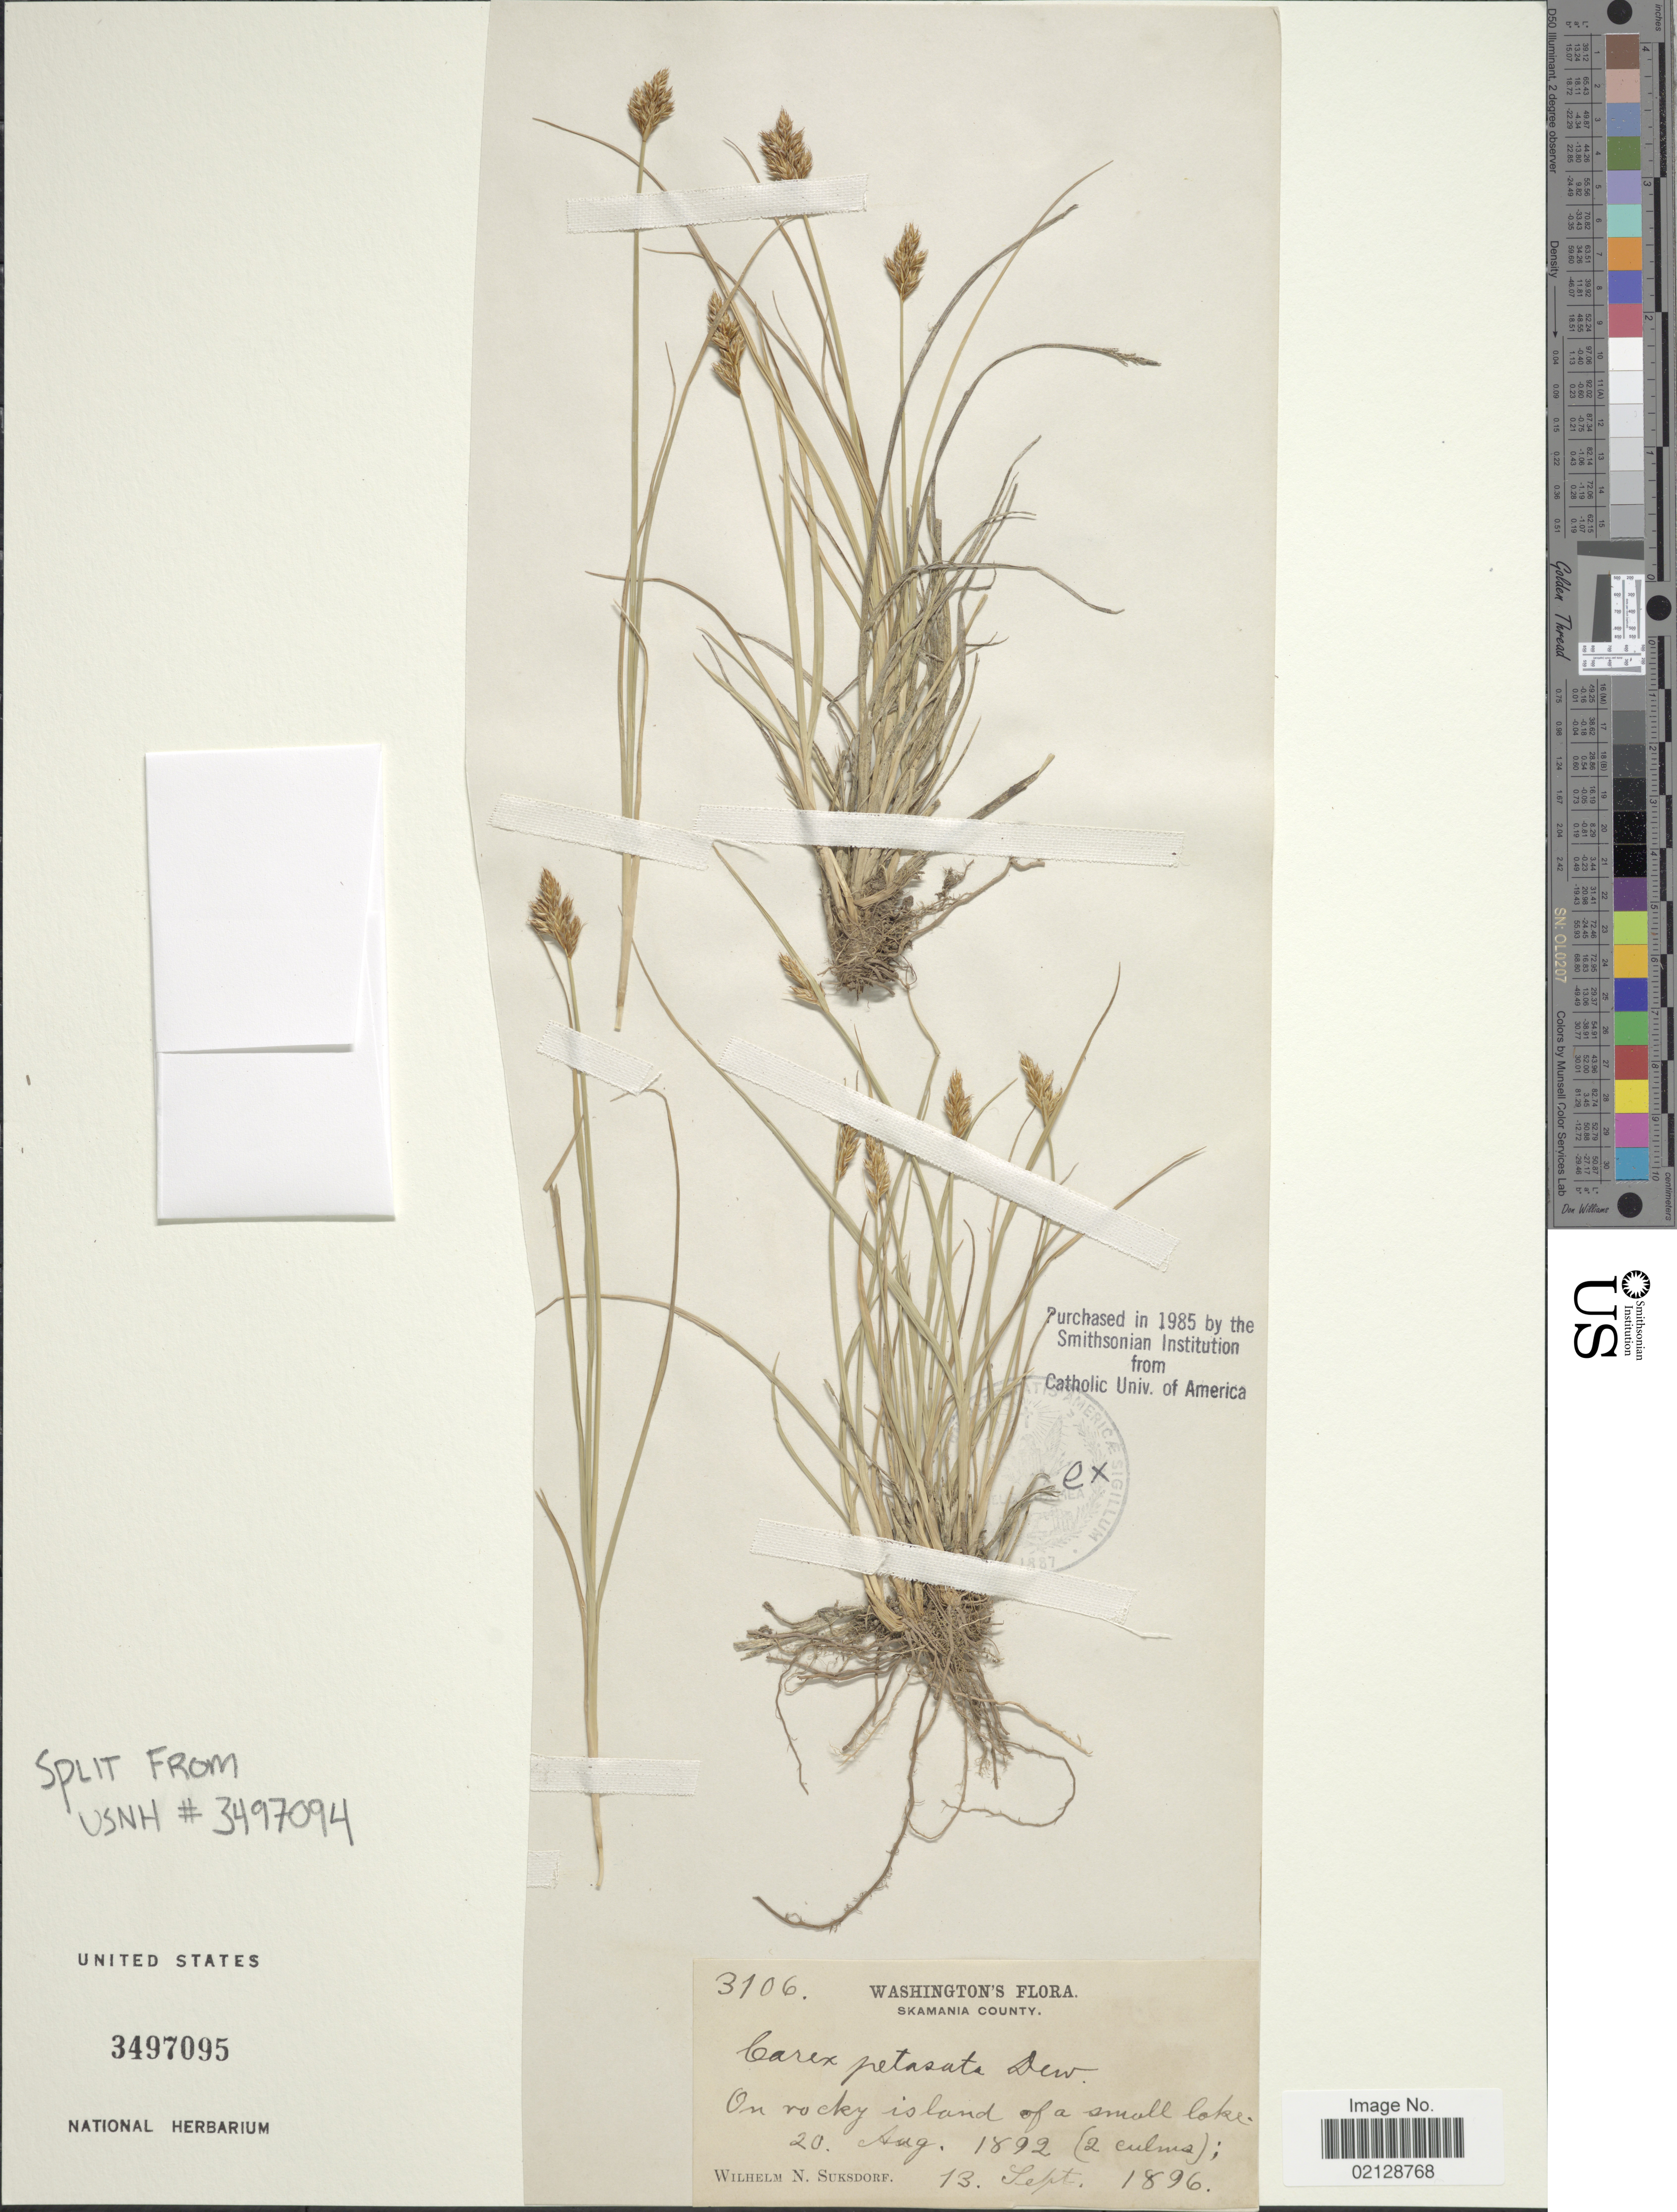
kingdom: Plantae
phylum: Tracheophyta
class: Liliopsida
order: Poales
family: Cyperaceae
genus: Carex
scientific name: Carex petasata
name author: Dewey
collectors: W. N. Suksdorf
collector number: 3106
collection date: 1892-08-20/1896-09-13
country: United States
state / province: Washington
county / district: Skamania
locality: Skamania County, On rocky island of a small lake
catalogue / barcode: US 3497095